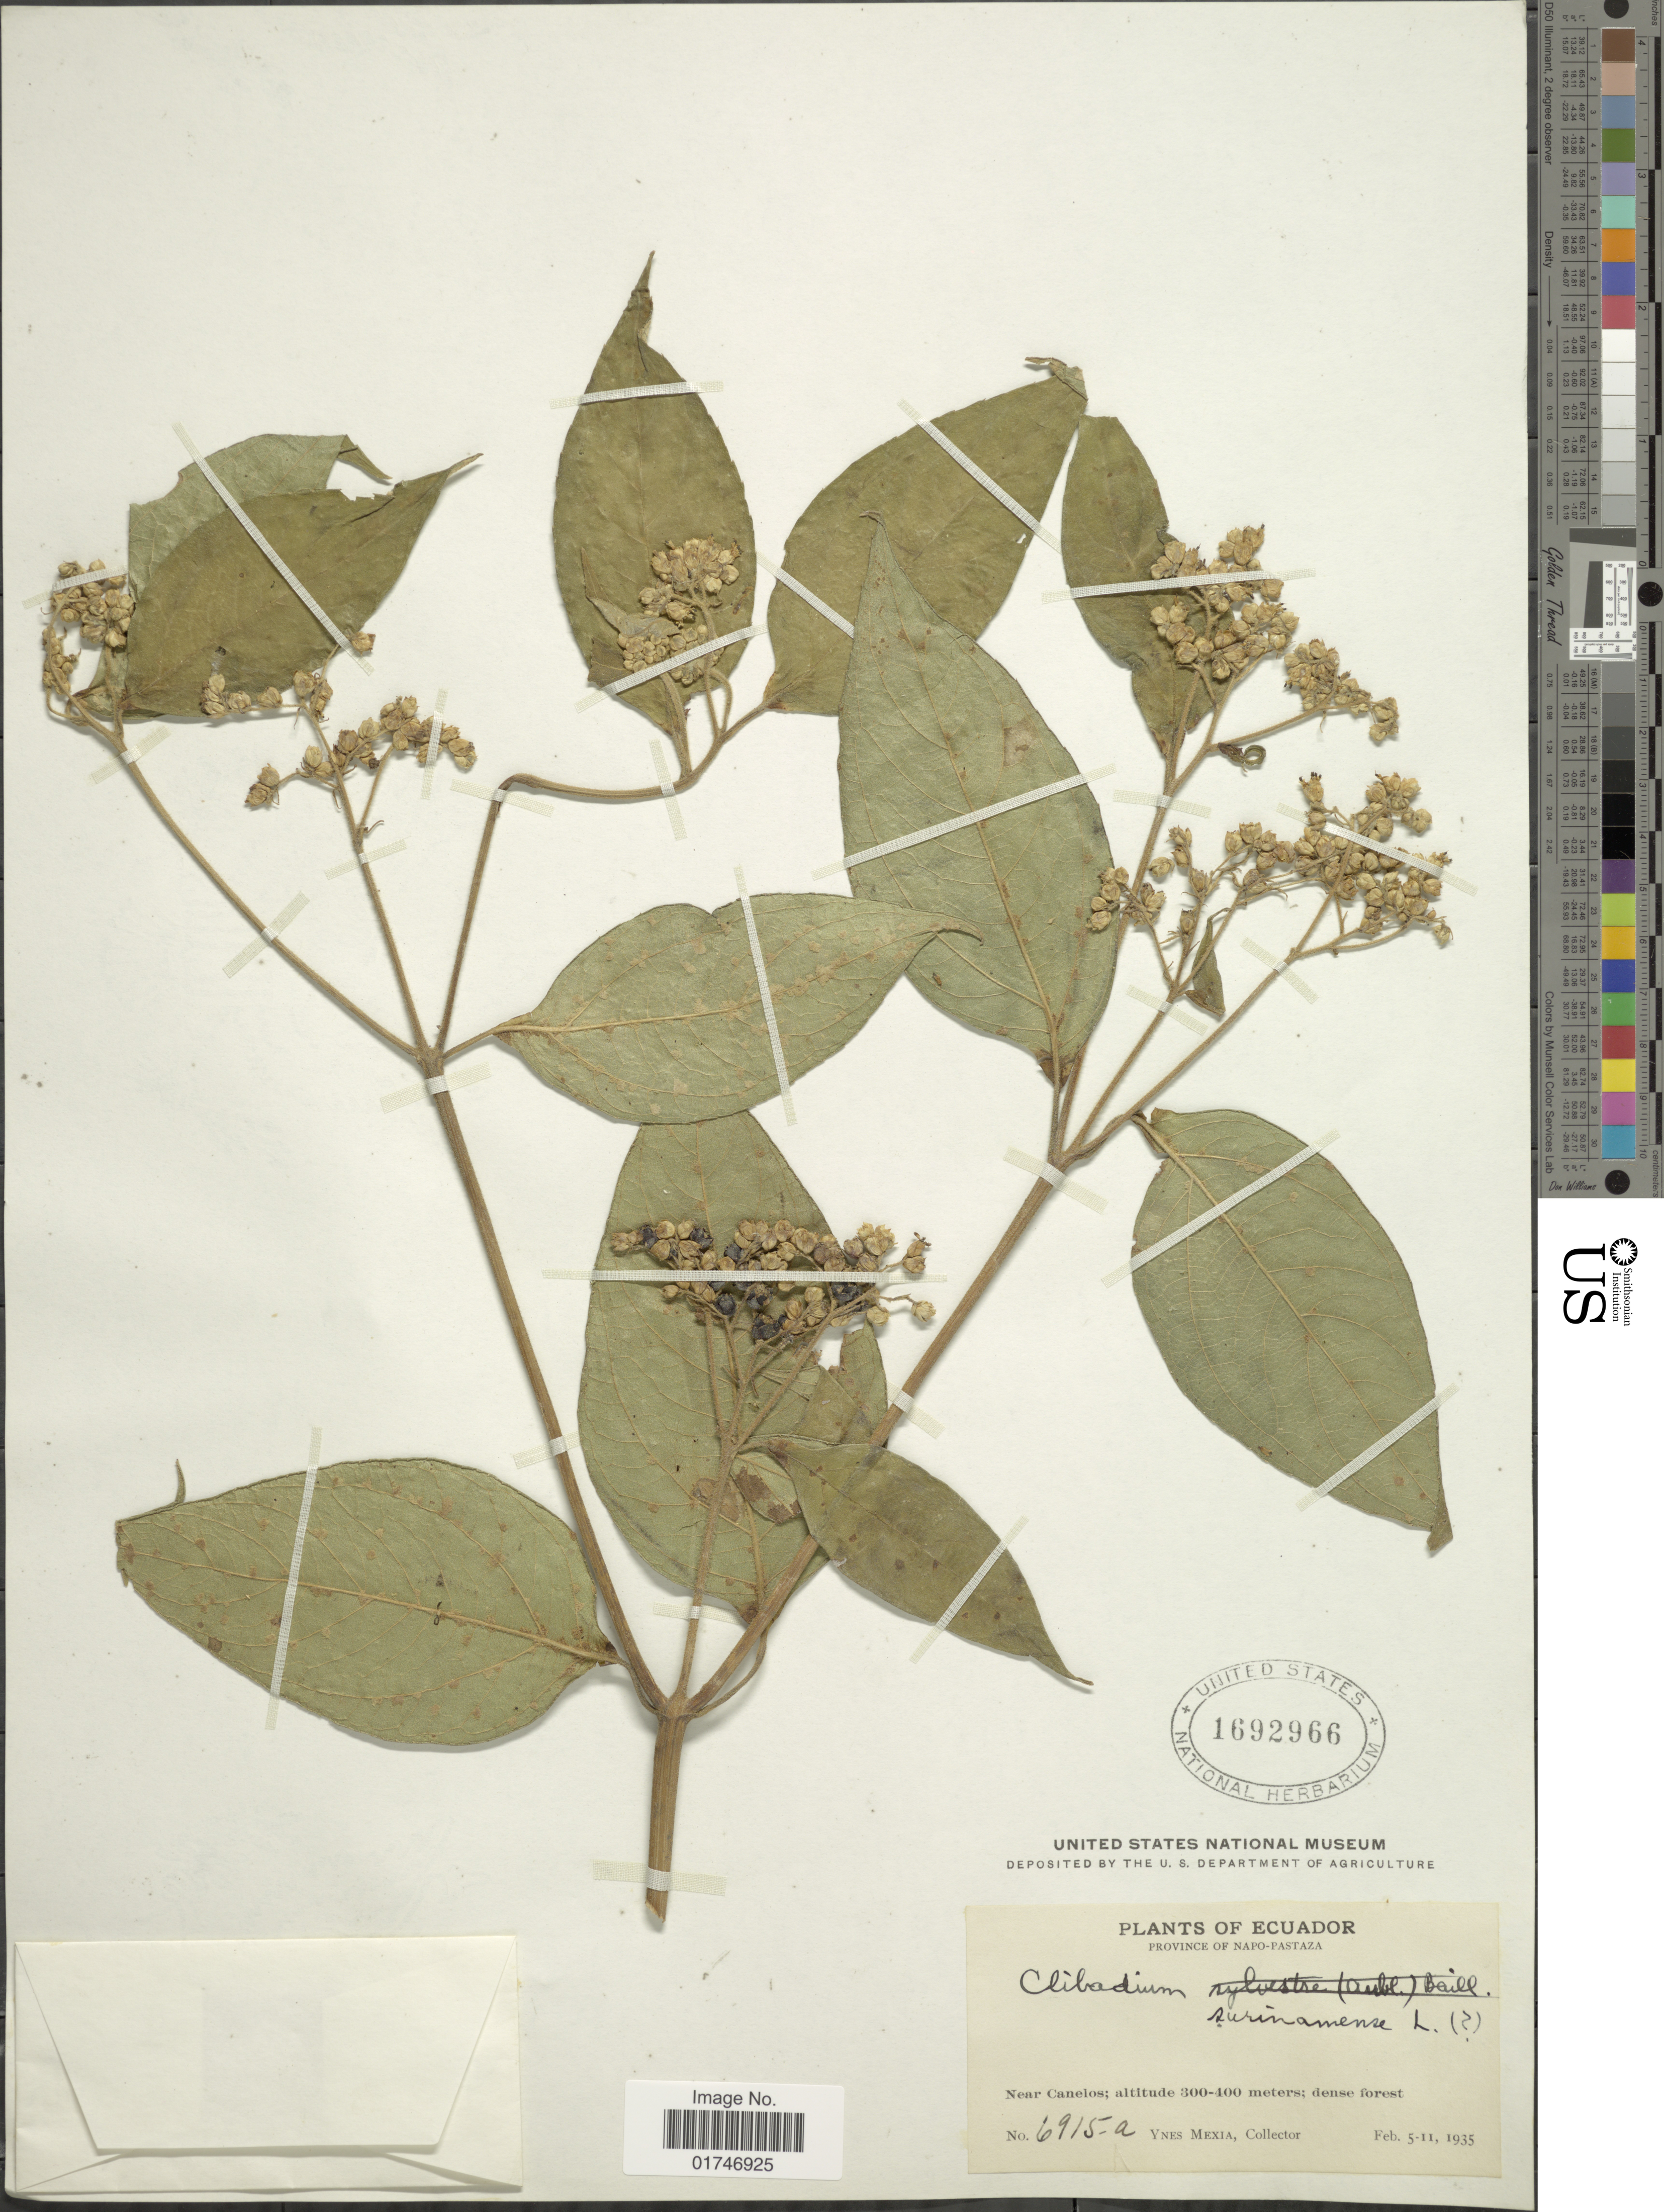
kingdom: Plantae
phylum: Tracheophyta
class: Magnoliopsida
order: Asterales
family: Asteraceae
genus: Clibadium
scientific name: Clibadium surinamense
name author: L.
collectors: Y. Mexia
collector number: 6915-a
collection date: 1935-02-05/1935-02-11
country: Ecuador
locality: Province of Napo-Pastaza. Near Canelos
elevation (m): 300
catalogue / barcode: US 1692966